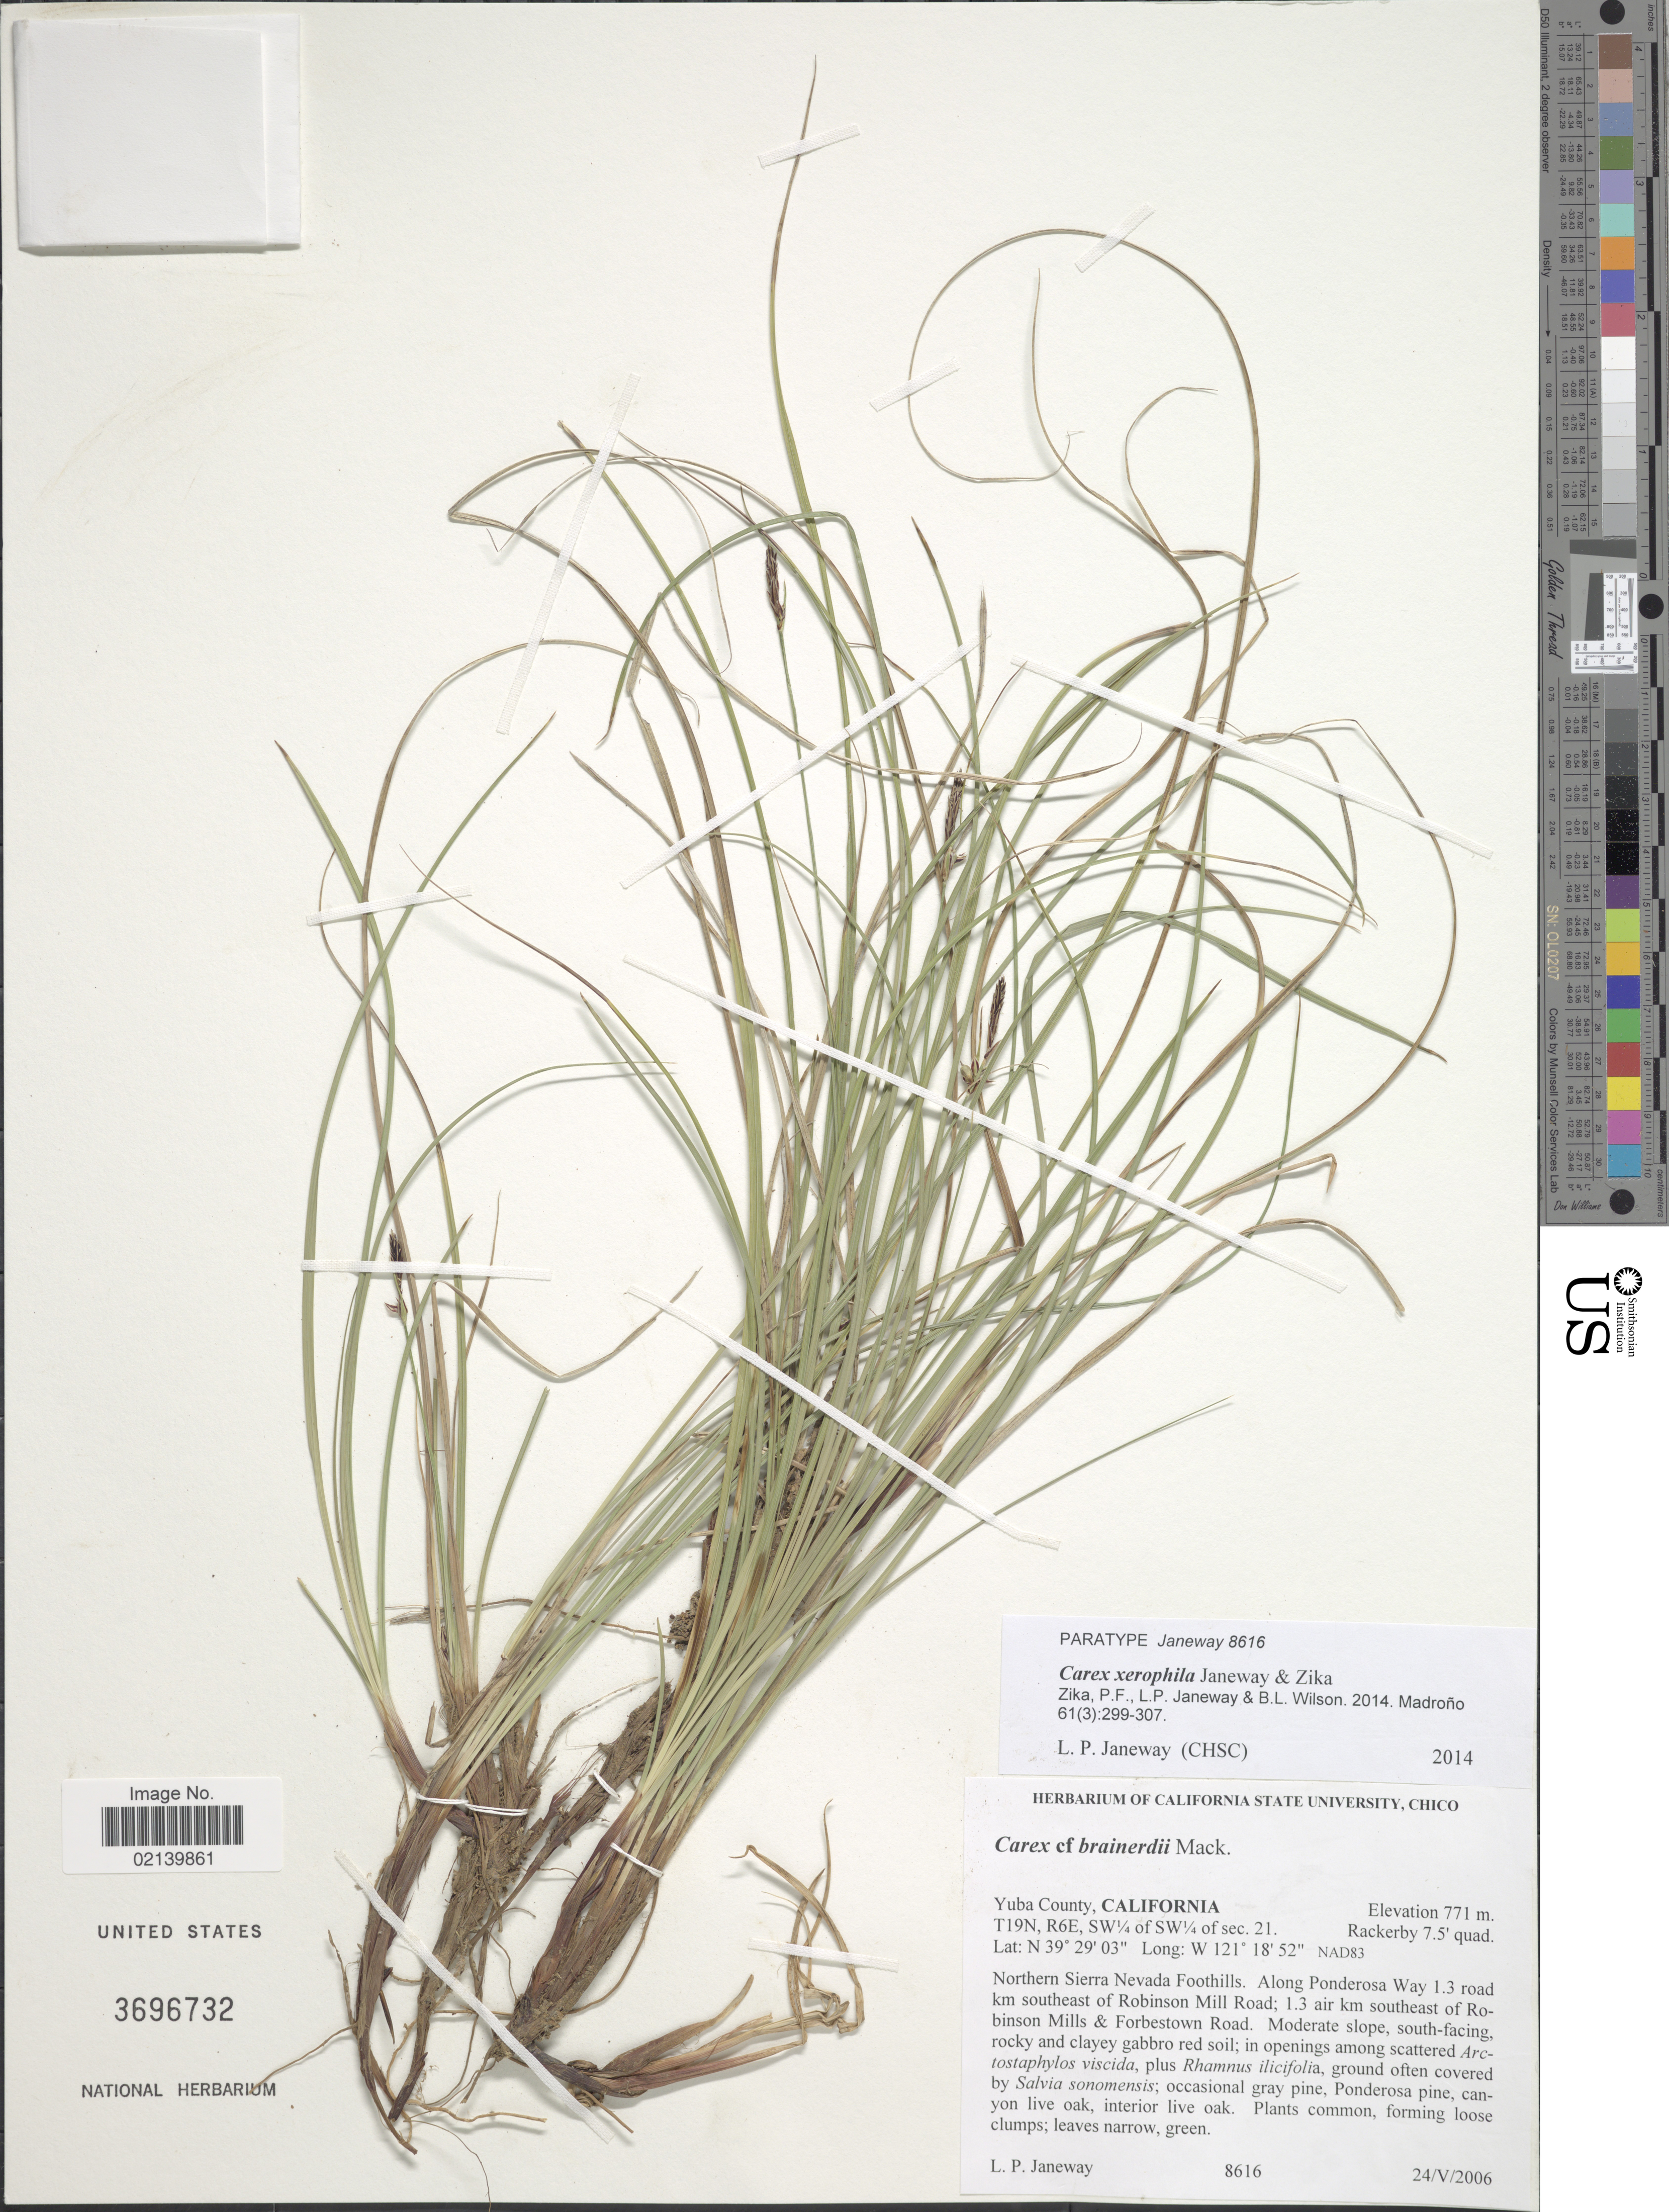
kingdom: Plantae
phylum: Tracheophyta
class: Liliopsida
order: Poales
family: Cyperaceae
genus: Carex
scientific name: Carex xerophila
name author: Janeway & Zika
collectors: L. P. Janeway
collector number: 8616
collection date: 2006-05-24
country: United States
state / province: California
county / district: Yuba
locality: Yuba County, California T19N, R6E, SW¼ of sec. 21. Rackerby 7.5' quad. Northern Sierra Nevada Foothills. Along Ponderosa Way 1.3 road km southeast of Robinson Mill Road; 1.3 air km southeast of Robinson Mills & Forbestown Road. NAD83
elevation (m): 771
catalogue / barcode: US 3696732